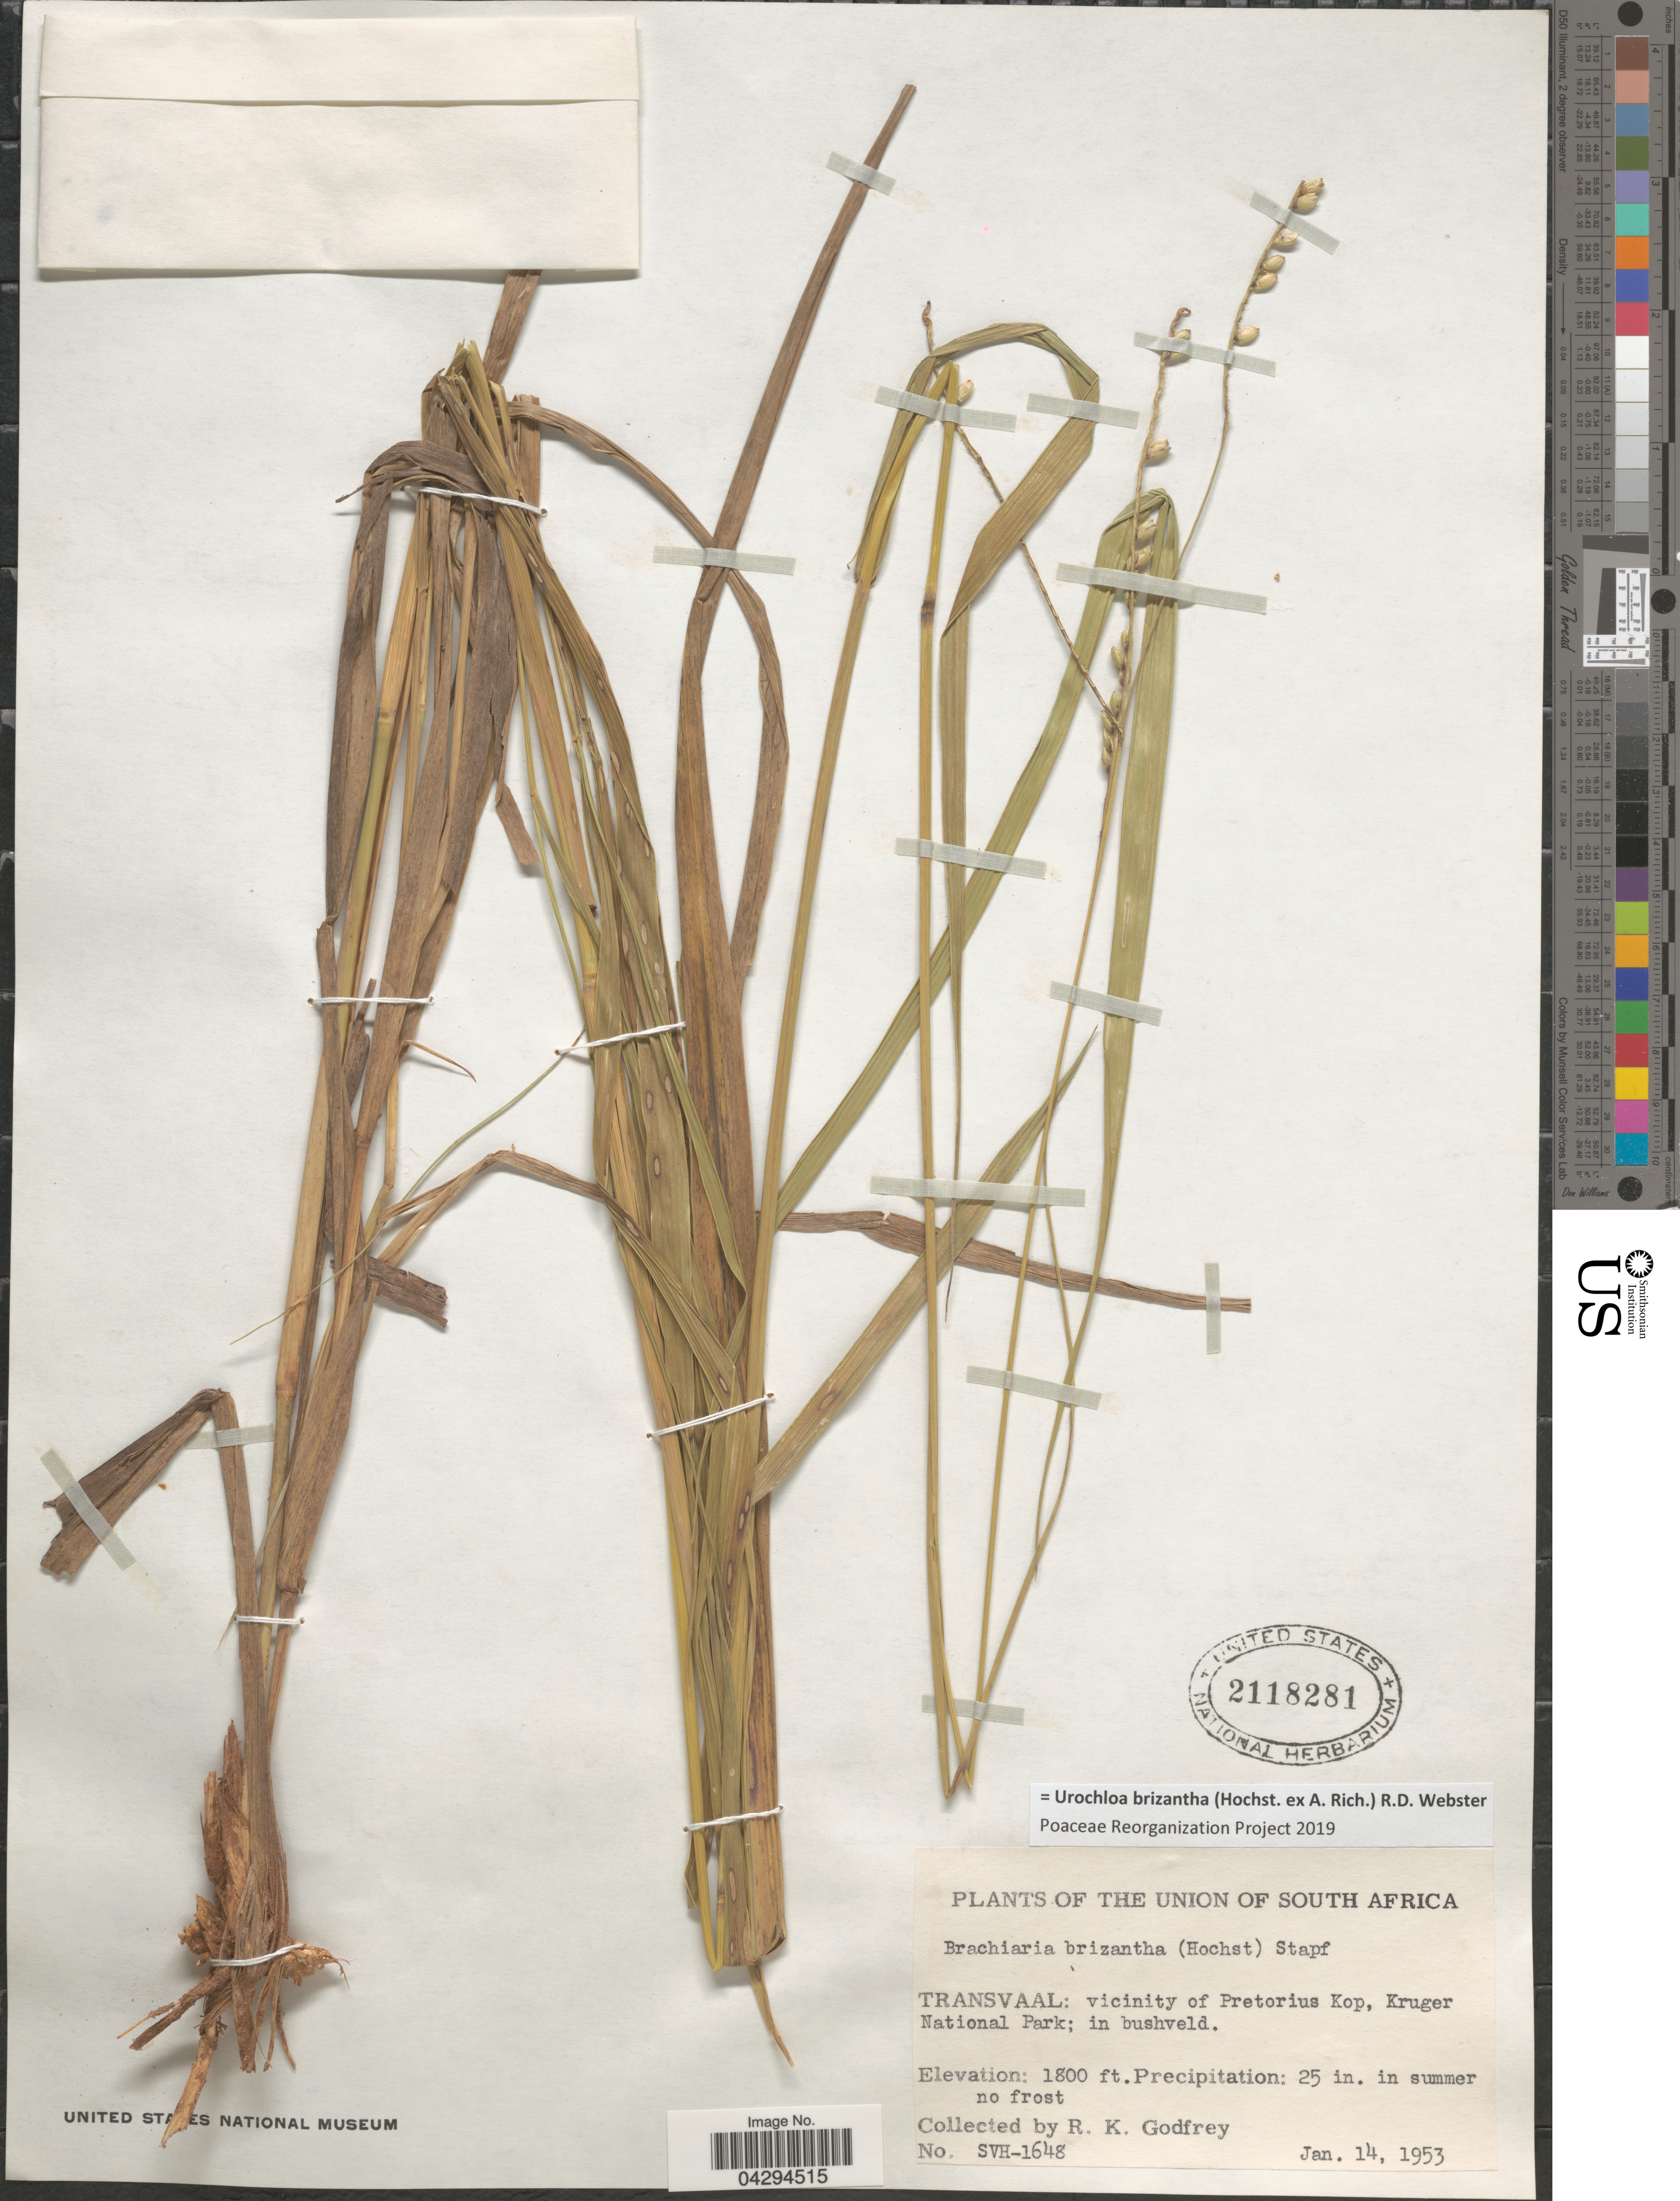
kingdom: Plantae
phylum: Tracheophyta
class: Liliopsida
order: Poales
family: Poaceae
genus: Urochloa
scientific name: Urochloa brizantha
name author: (Hochst. ex A. Rich.) R.D. Webster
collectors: R. K. Godfrey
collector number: SVH-1648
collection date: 1953-01-14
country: South Africa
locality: The Union of South Africa. Transvaal: vicinity of Pretorius Kop, Kruger National Park.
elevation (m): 549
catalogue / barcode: US 2118281